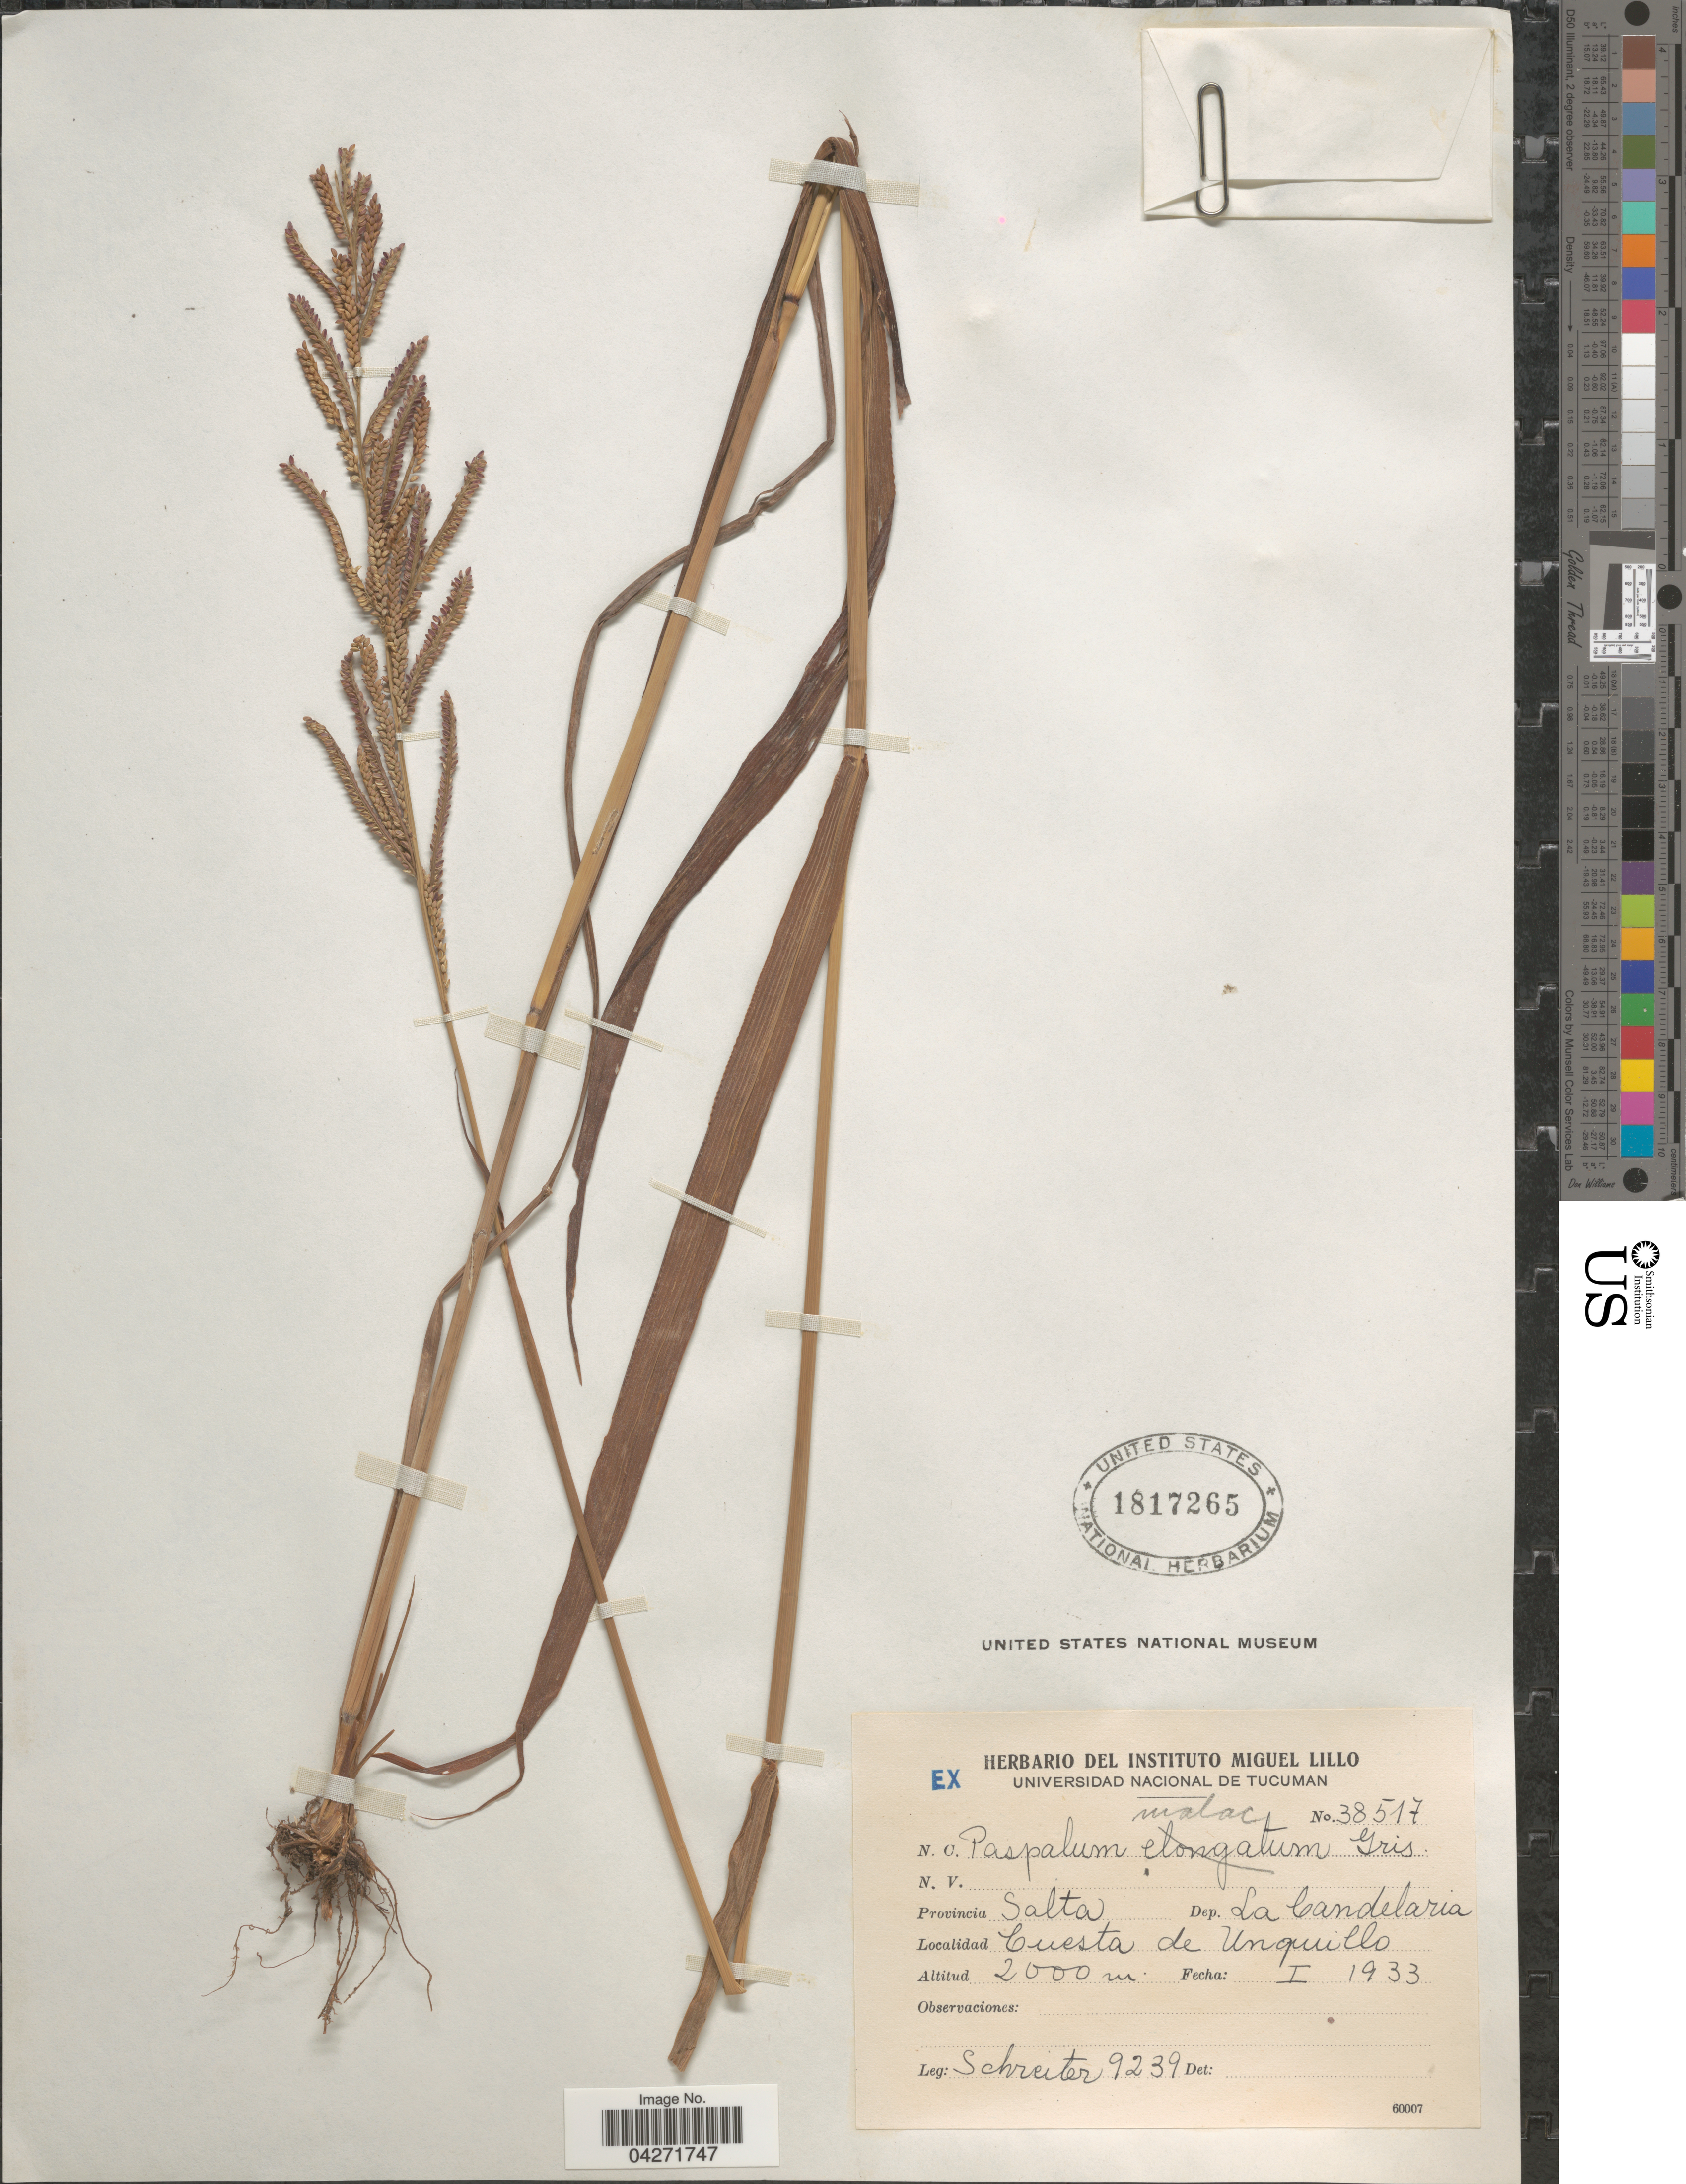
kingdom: Plantae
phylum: Tracheophyta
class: Liliopsida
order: Poales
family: Poaceae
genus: Paspalum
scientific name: Paspalum malacophyllum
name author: Trin.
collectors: -. Schreiter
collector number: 9239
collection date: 1933-01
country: Argentina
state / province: Salta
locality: Dep. La Candelaria. Cuesta de Unquillo.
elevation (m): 2000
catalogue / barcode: US 1817265